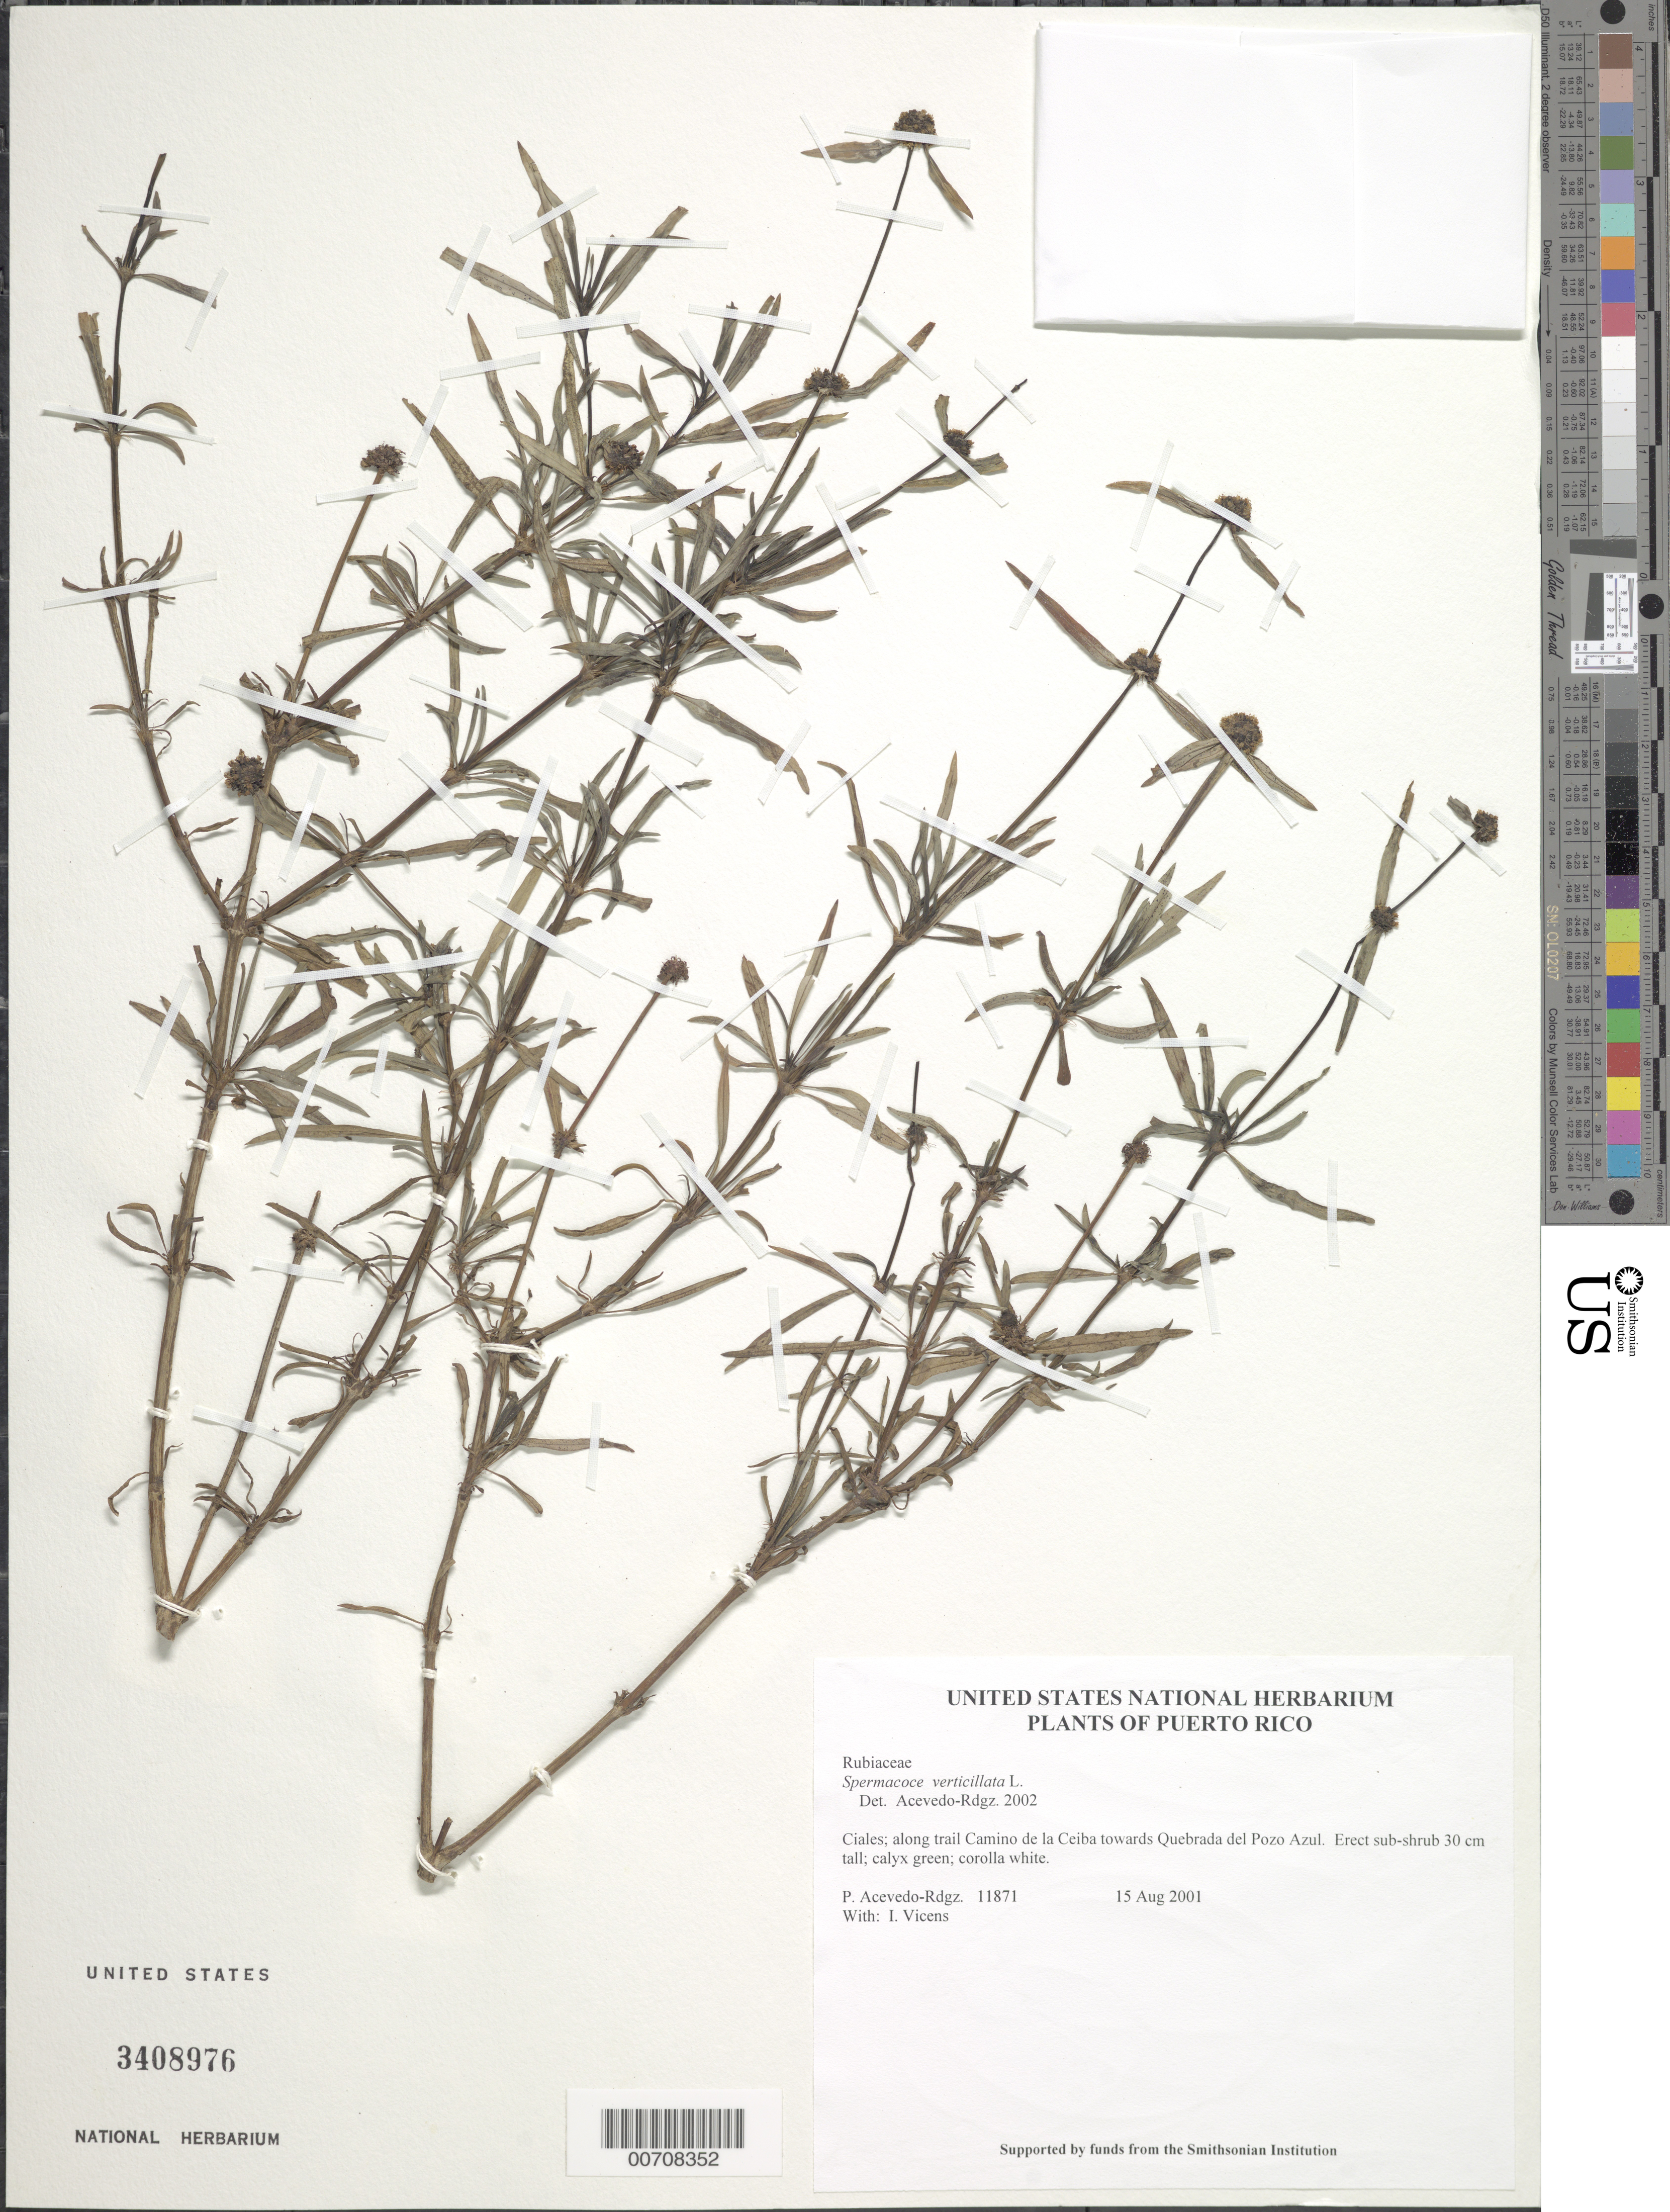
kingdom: Plantae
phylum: Tracheophyta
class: Magnoliopsida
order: Gentianales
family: Rubiaceae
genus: Spermacoce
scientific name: Spermacoce verticillata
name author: L.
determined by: Acevedo-Rodríguez, P., (BOT), Smithsonian Institution - National Museum of Natural History (UNITED STATES)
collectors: P. Acevedo-Rodr. & I. Vicens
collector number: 11871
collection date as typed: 15 Aug 2001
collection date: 2001-08-15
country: Puerto Rico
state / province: Ciales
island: Puerto Rico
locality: Ciales; along trail Camino de la Ceiba towards Quebrada del Pozo Azul.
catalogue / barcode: US 3408976